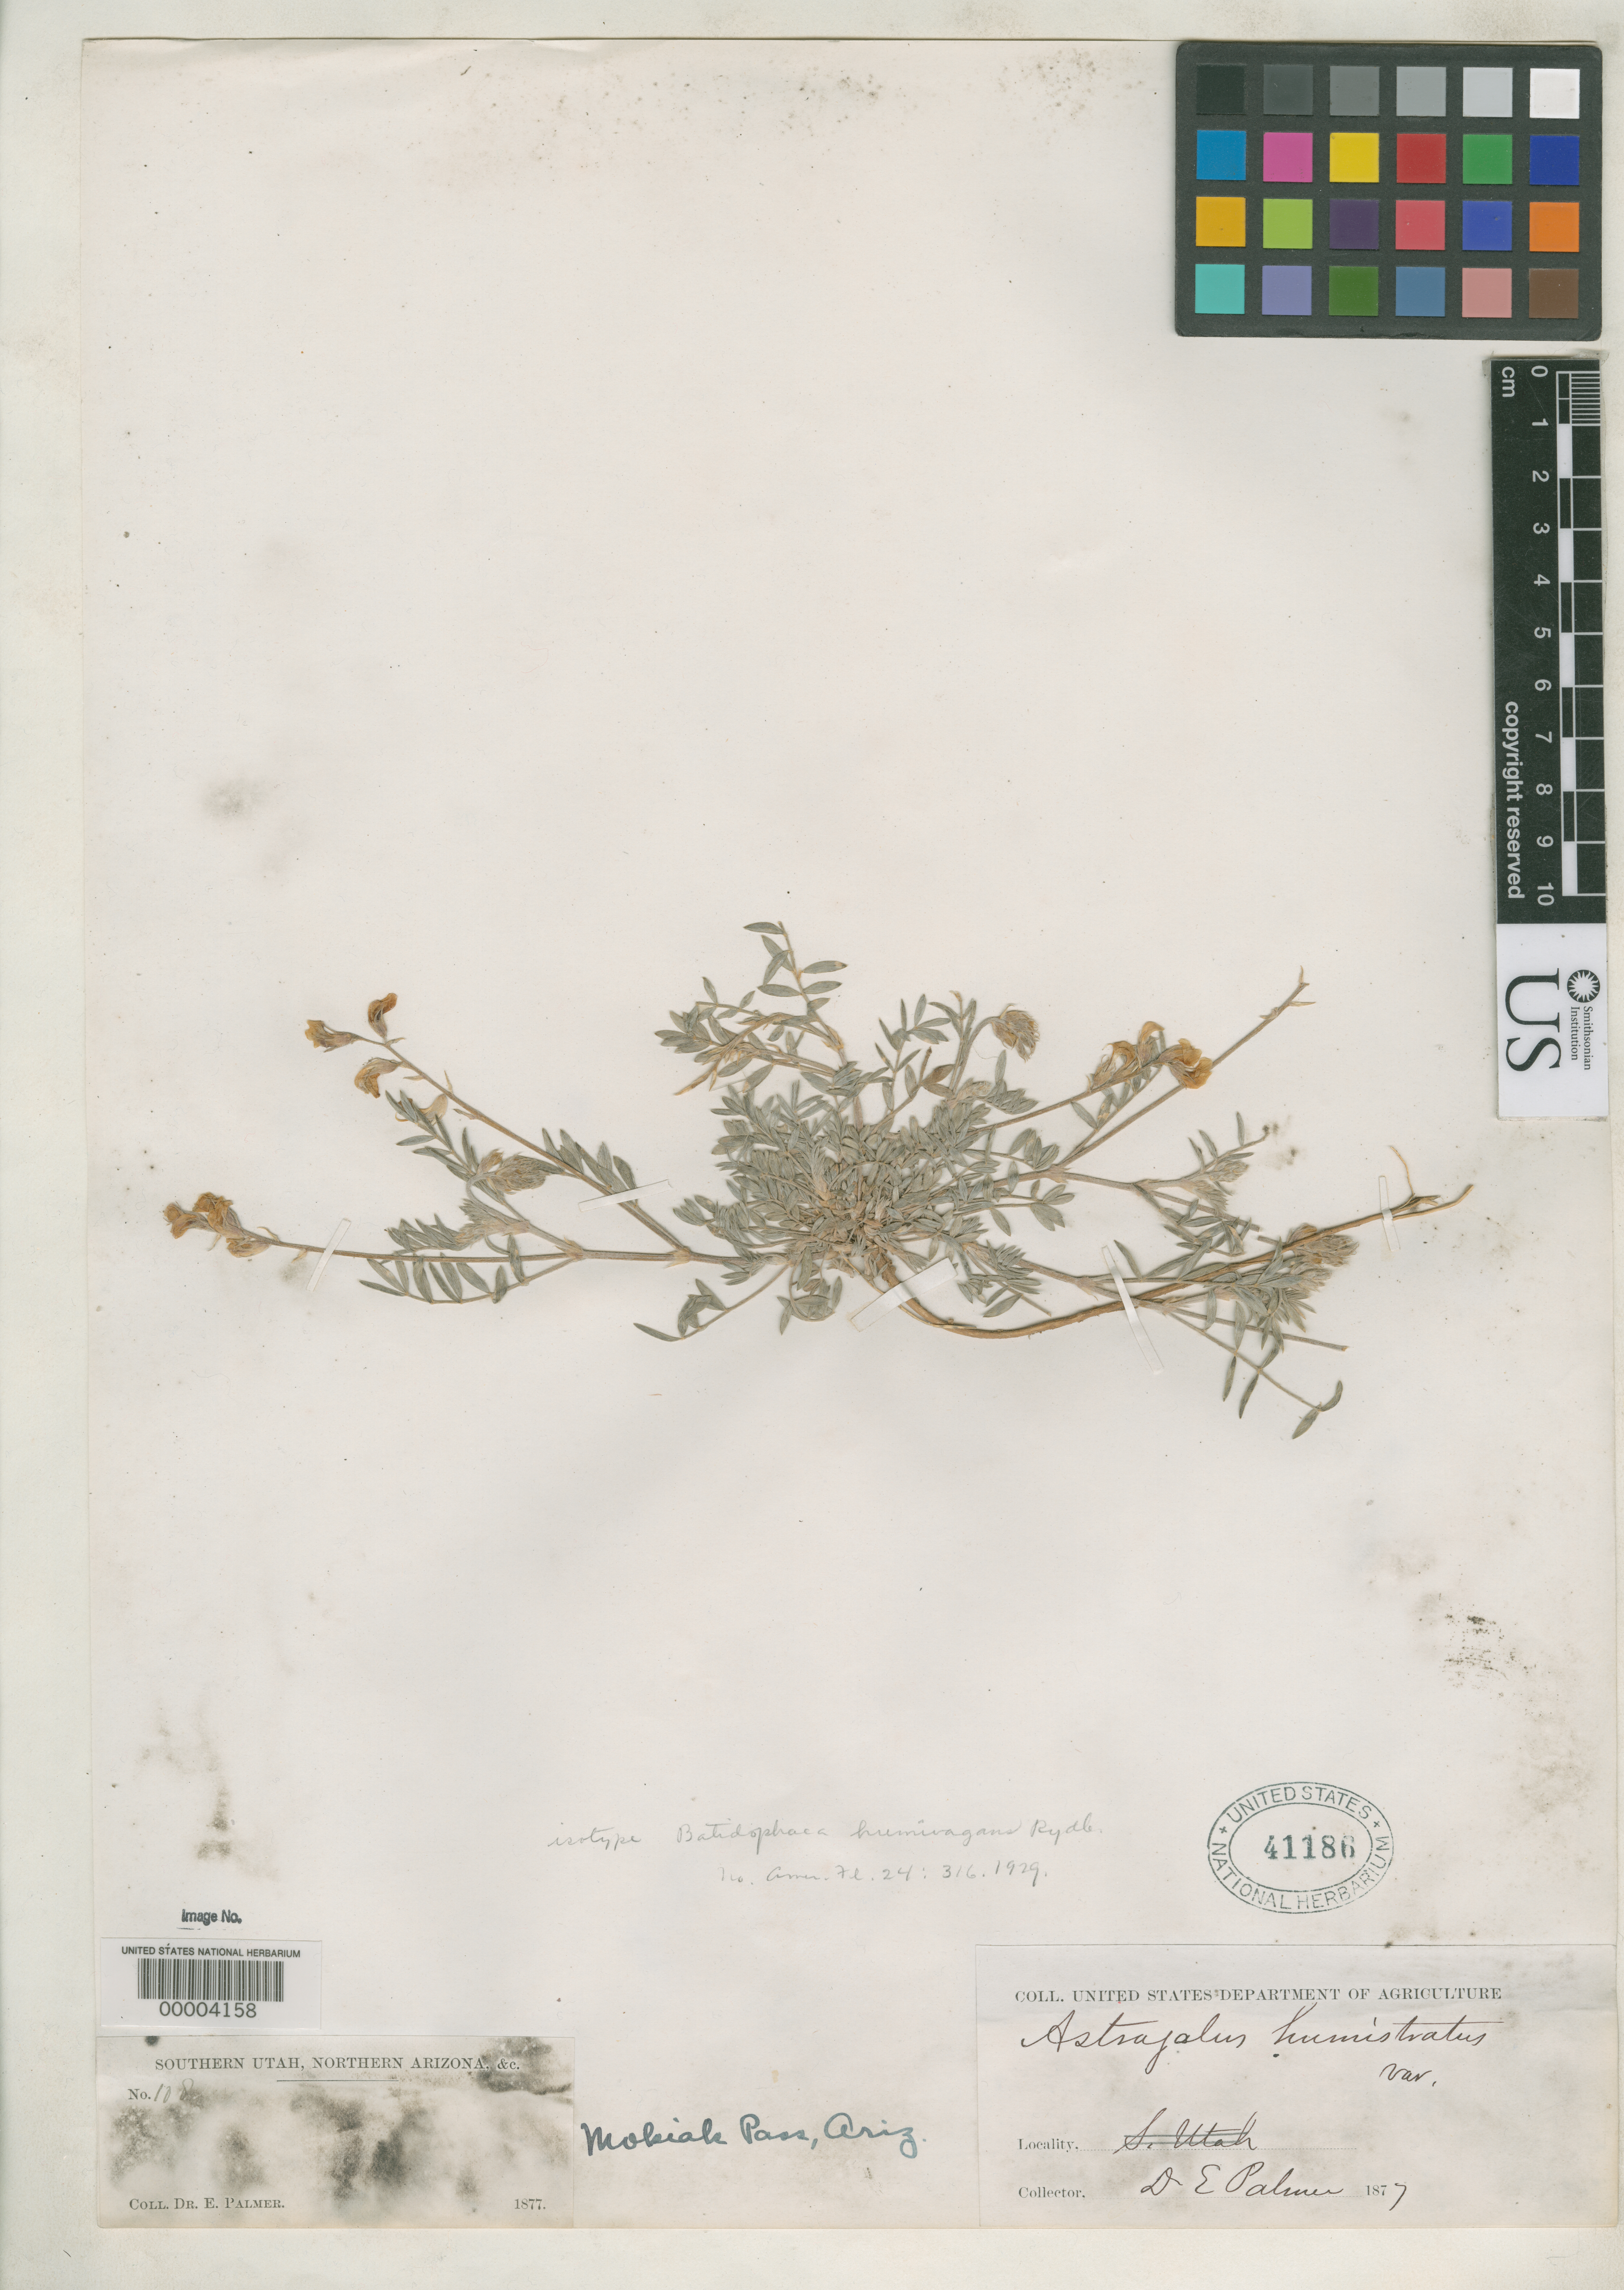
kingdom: Plantae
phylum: Tracheophyta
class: Magnoliopsida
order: Fabales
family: Fabaceae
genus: Batidophaca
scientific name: Batidophaca humivagans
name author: Rydb.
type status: Isotype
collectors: E. Palmer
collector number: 108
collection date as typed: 1877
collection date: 1877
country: United States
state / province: Arizona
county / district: Coconino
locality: Mokiak Pass.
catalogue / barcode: US 41186